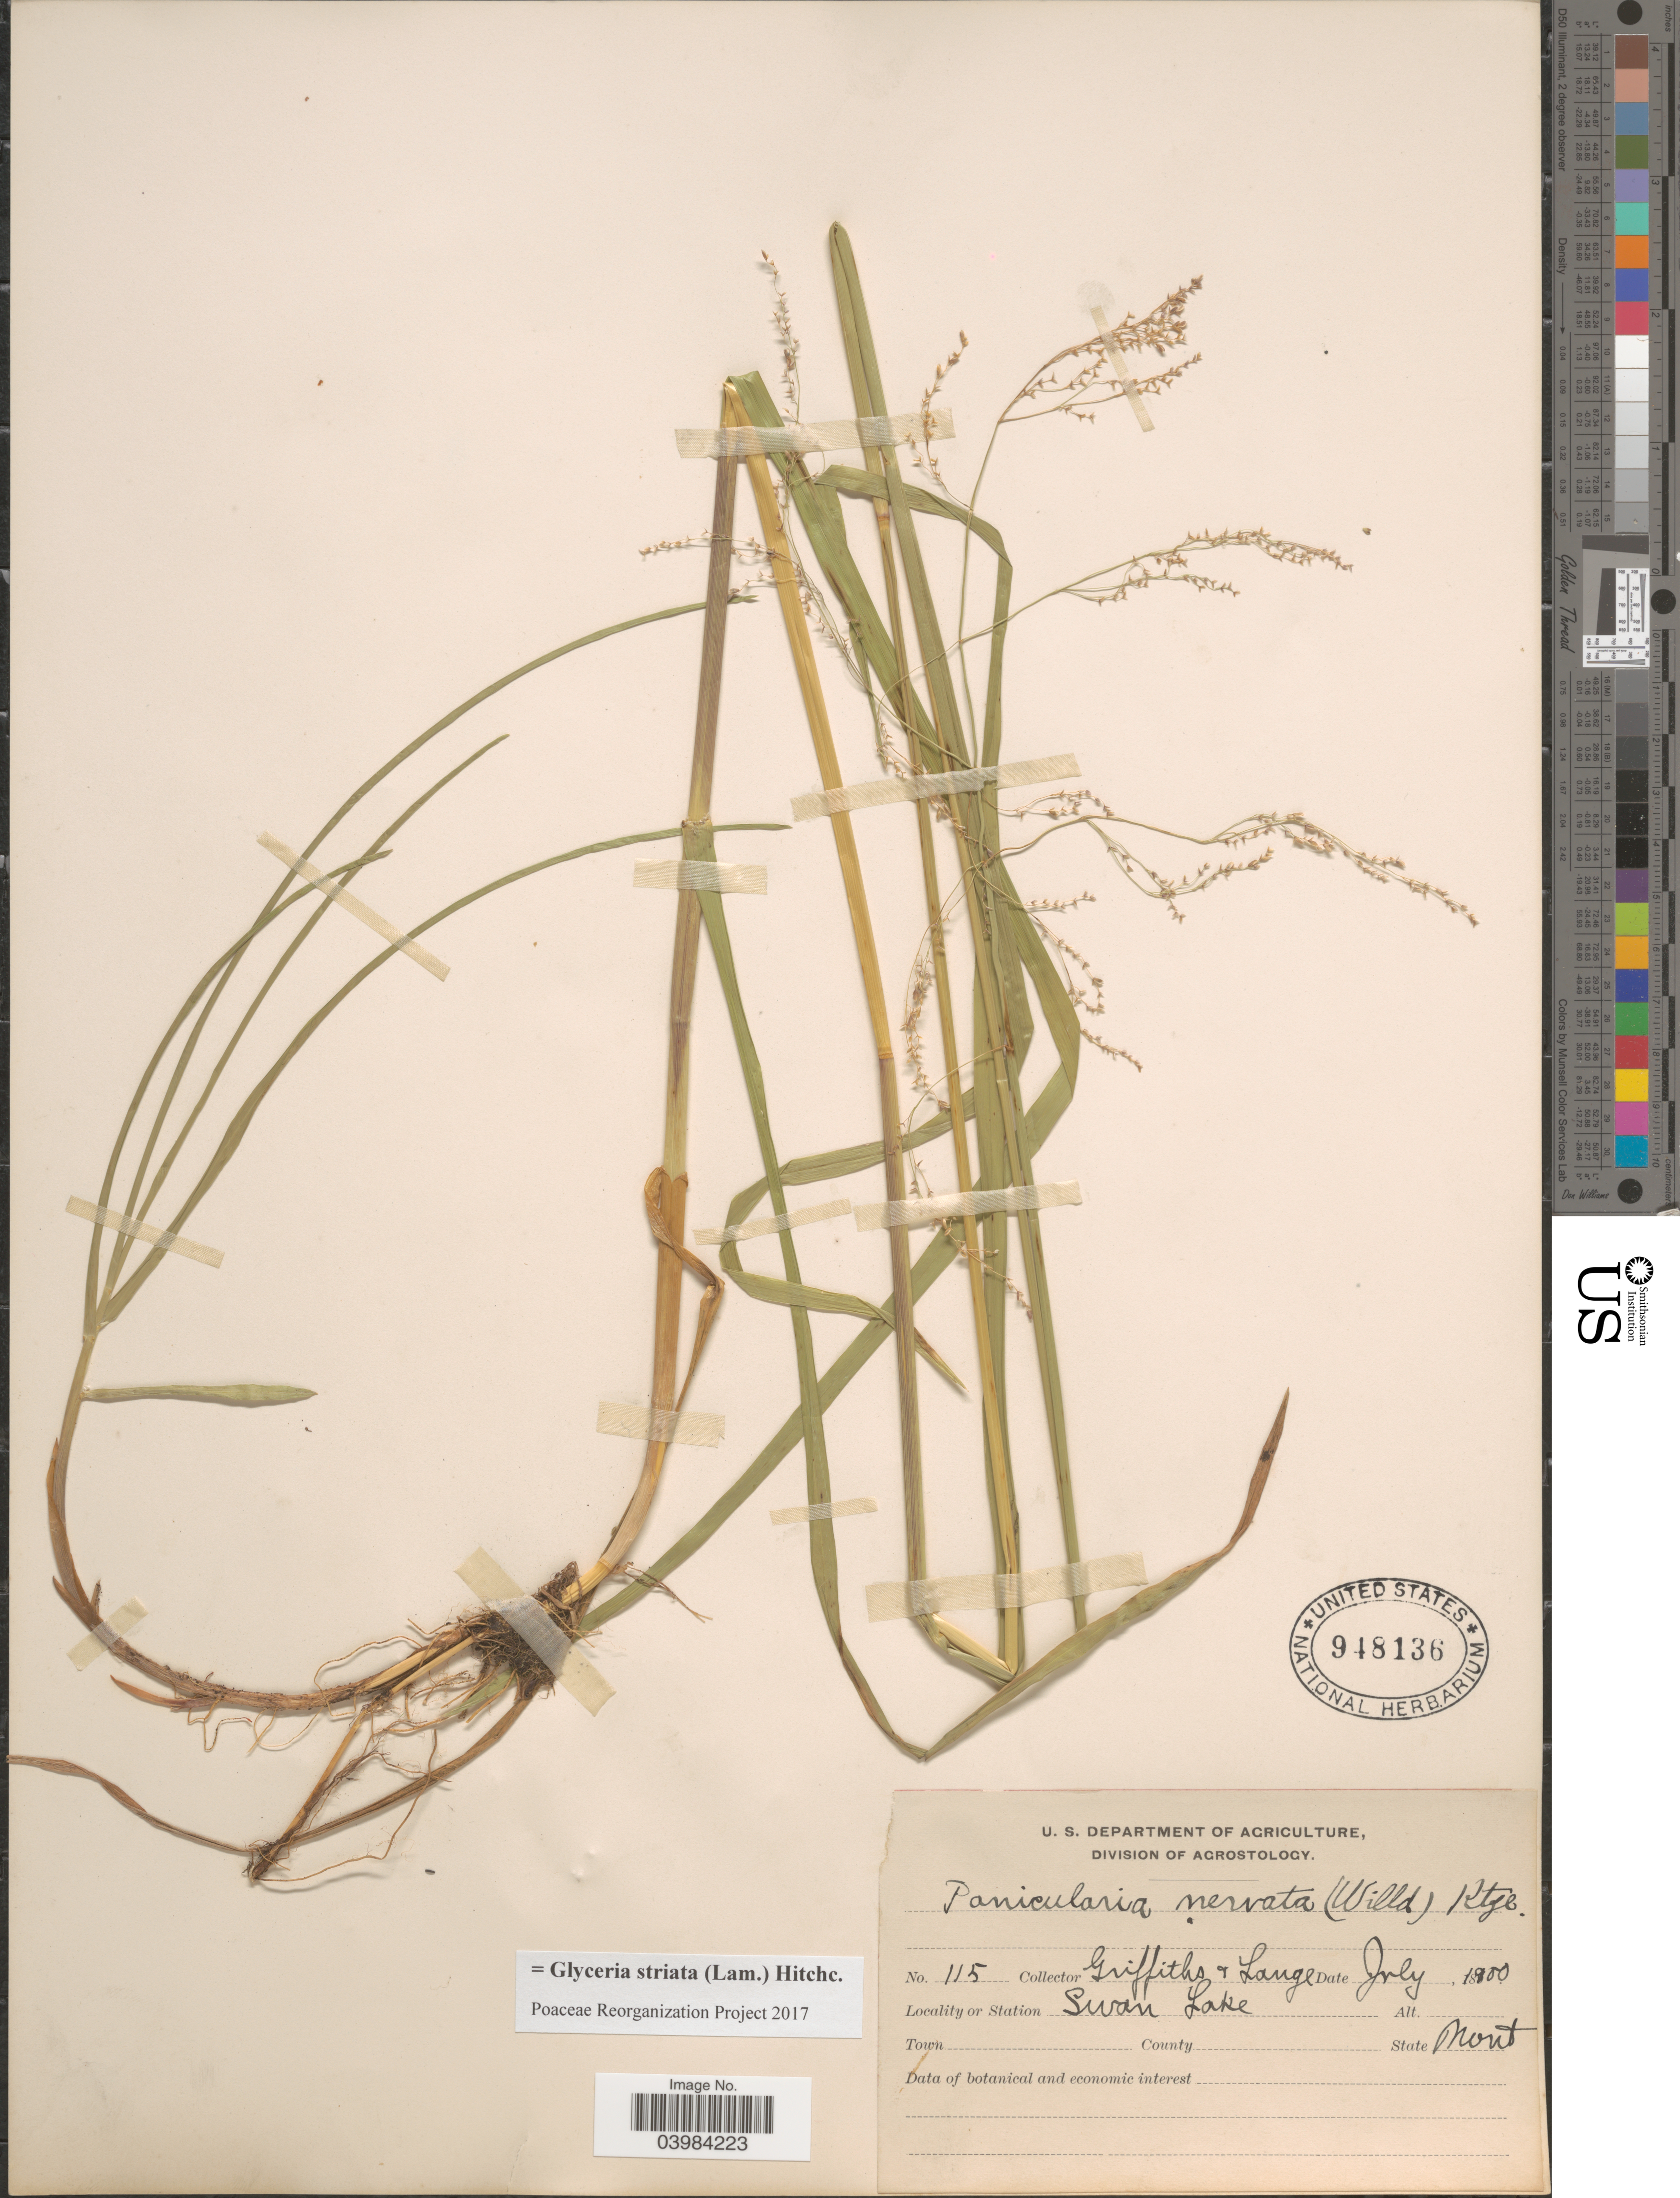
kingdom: Plantae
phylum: Tracheophyta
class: Liliopsida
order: Poales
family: Poaceae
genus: Glyceria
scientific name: Glyceria striata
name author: (Lam.) Hitchc.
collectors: -- Griffiths & -- Lange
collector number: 115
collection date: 1900-07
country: United States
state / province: Montana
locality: Swan Lake.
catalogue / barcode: US 948136